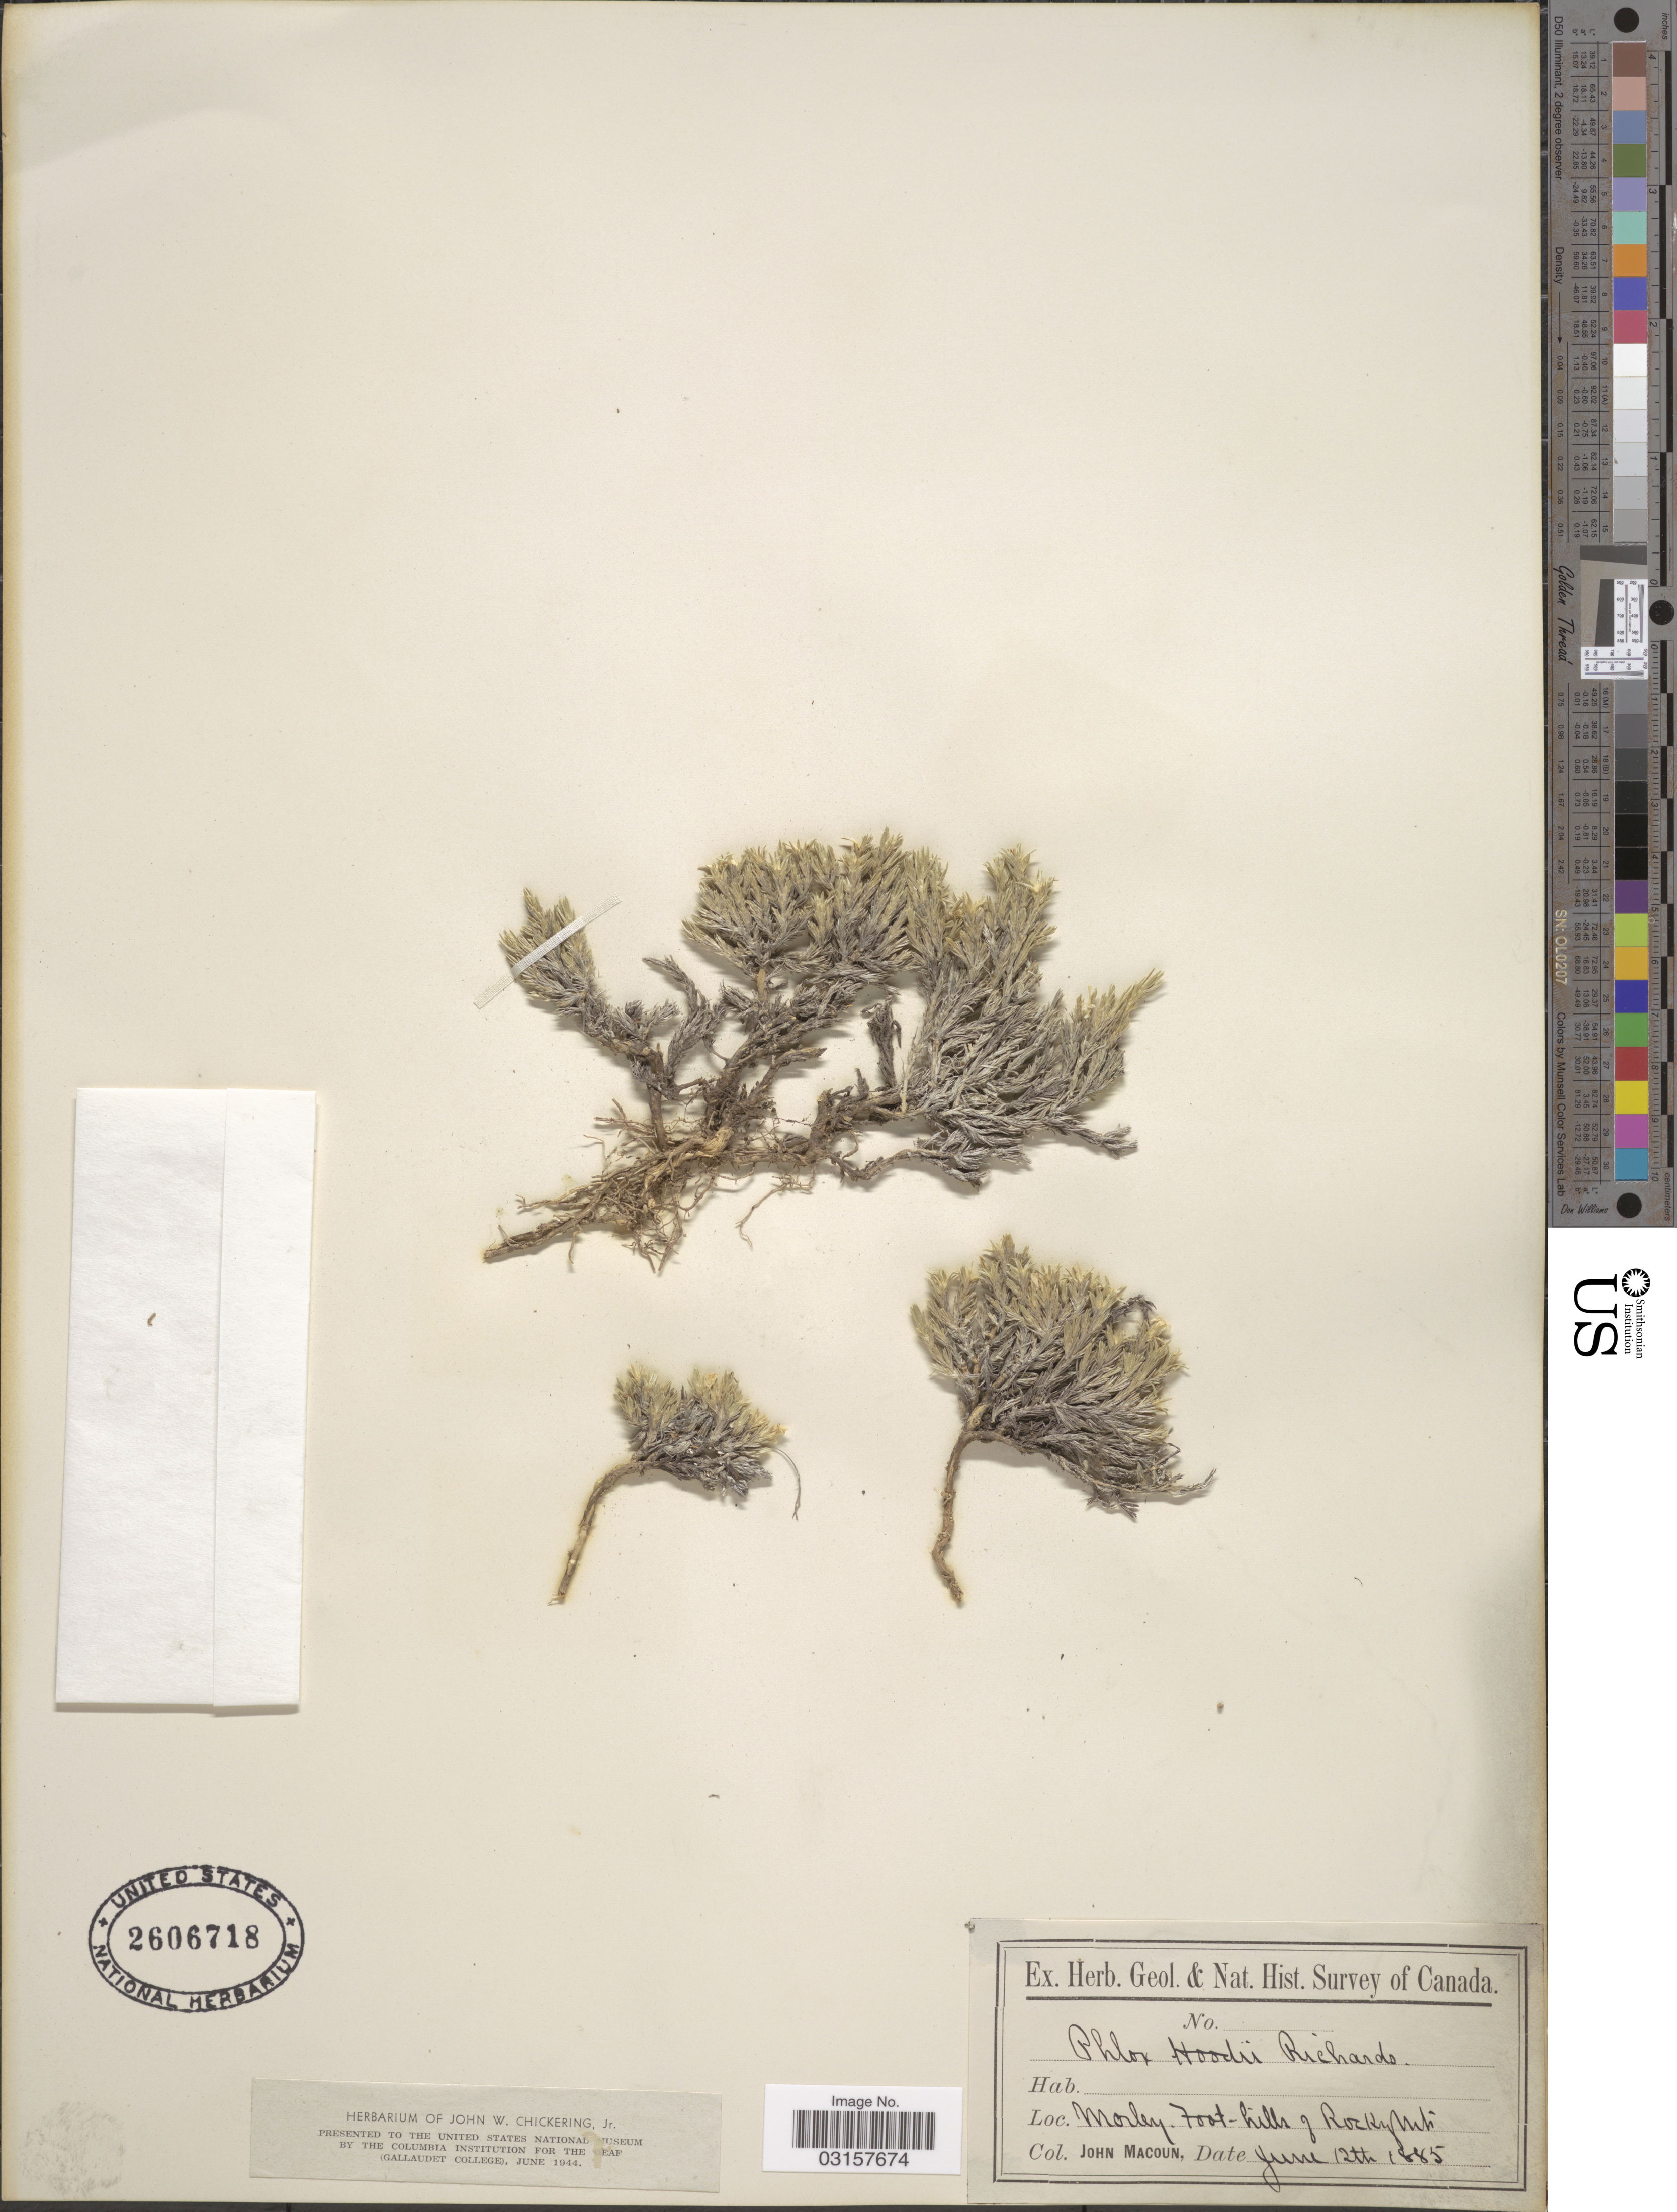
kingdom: Plantae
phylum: Tracheophyta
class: Magnoliopsida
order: Ericales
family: Polemoniaceae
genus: Phlox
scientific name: Phlox hoodii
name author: Richardson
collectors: J. Macoun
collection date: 1885-06-12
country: Canada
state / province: Alberta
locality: Morley, Foot-hills of Rocky Mts.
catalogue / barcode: US 2606718